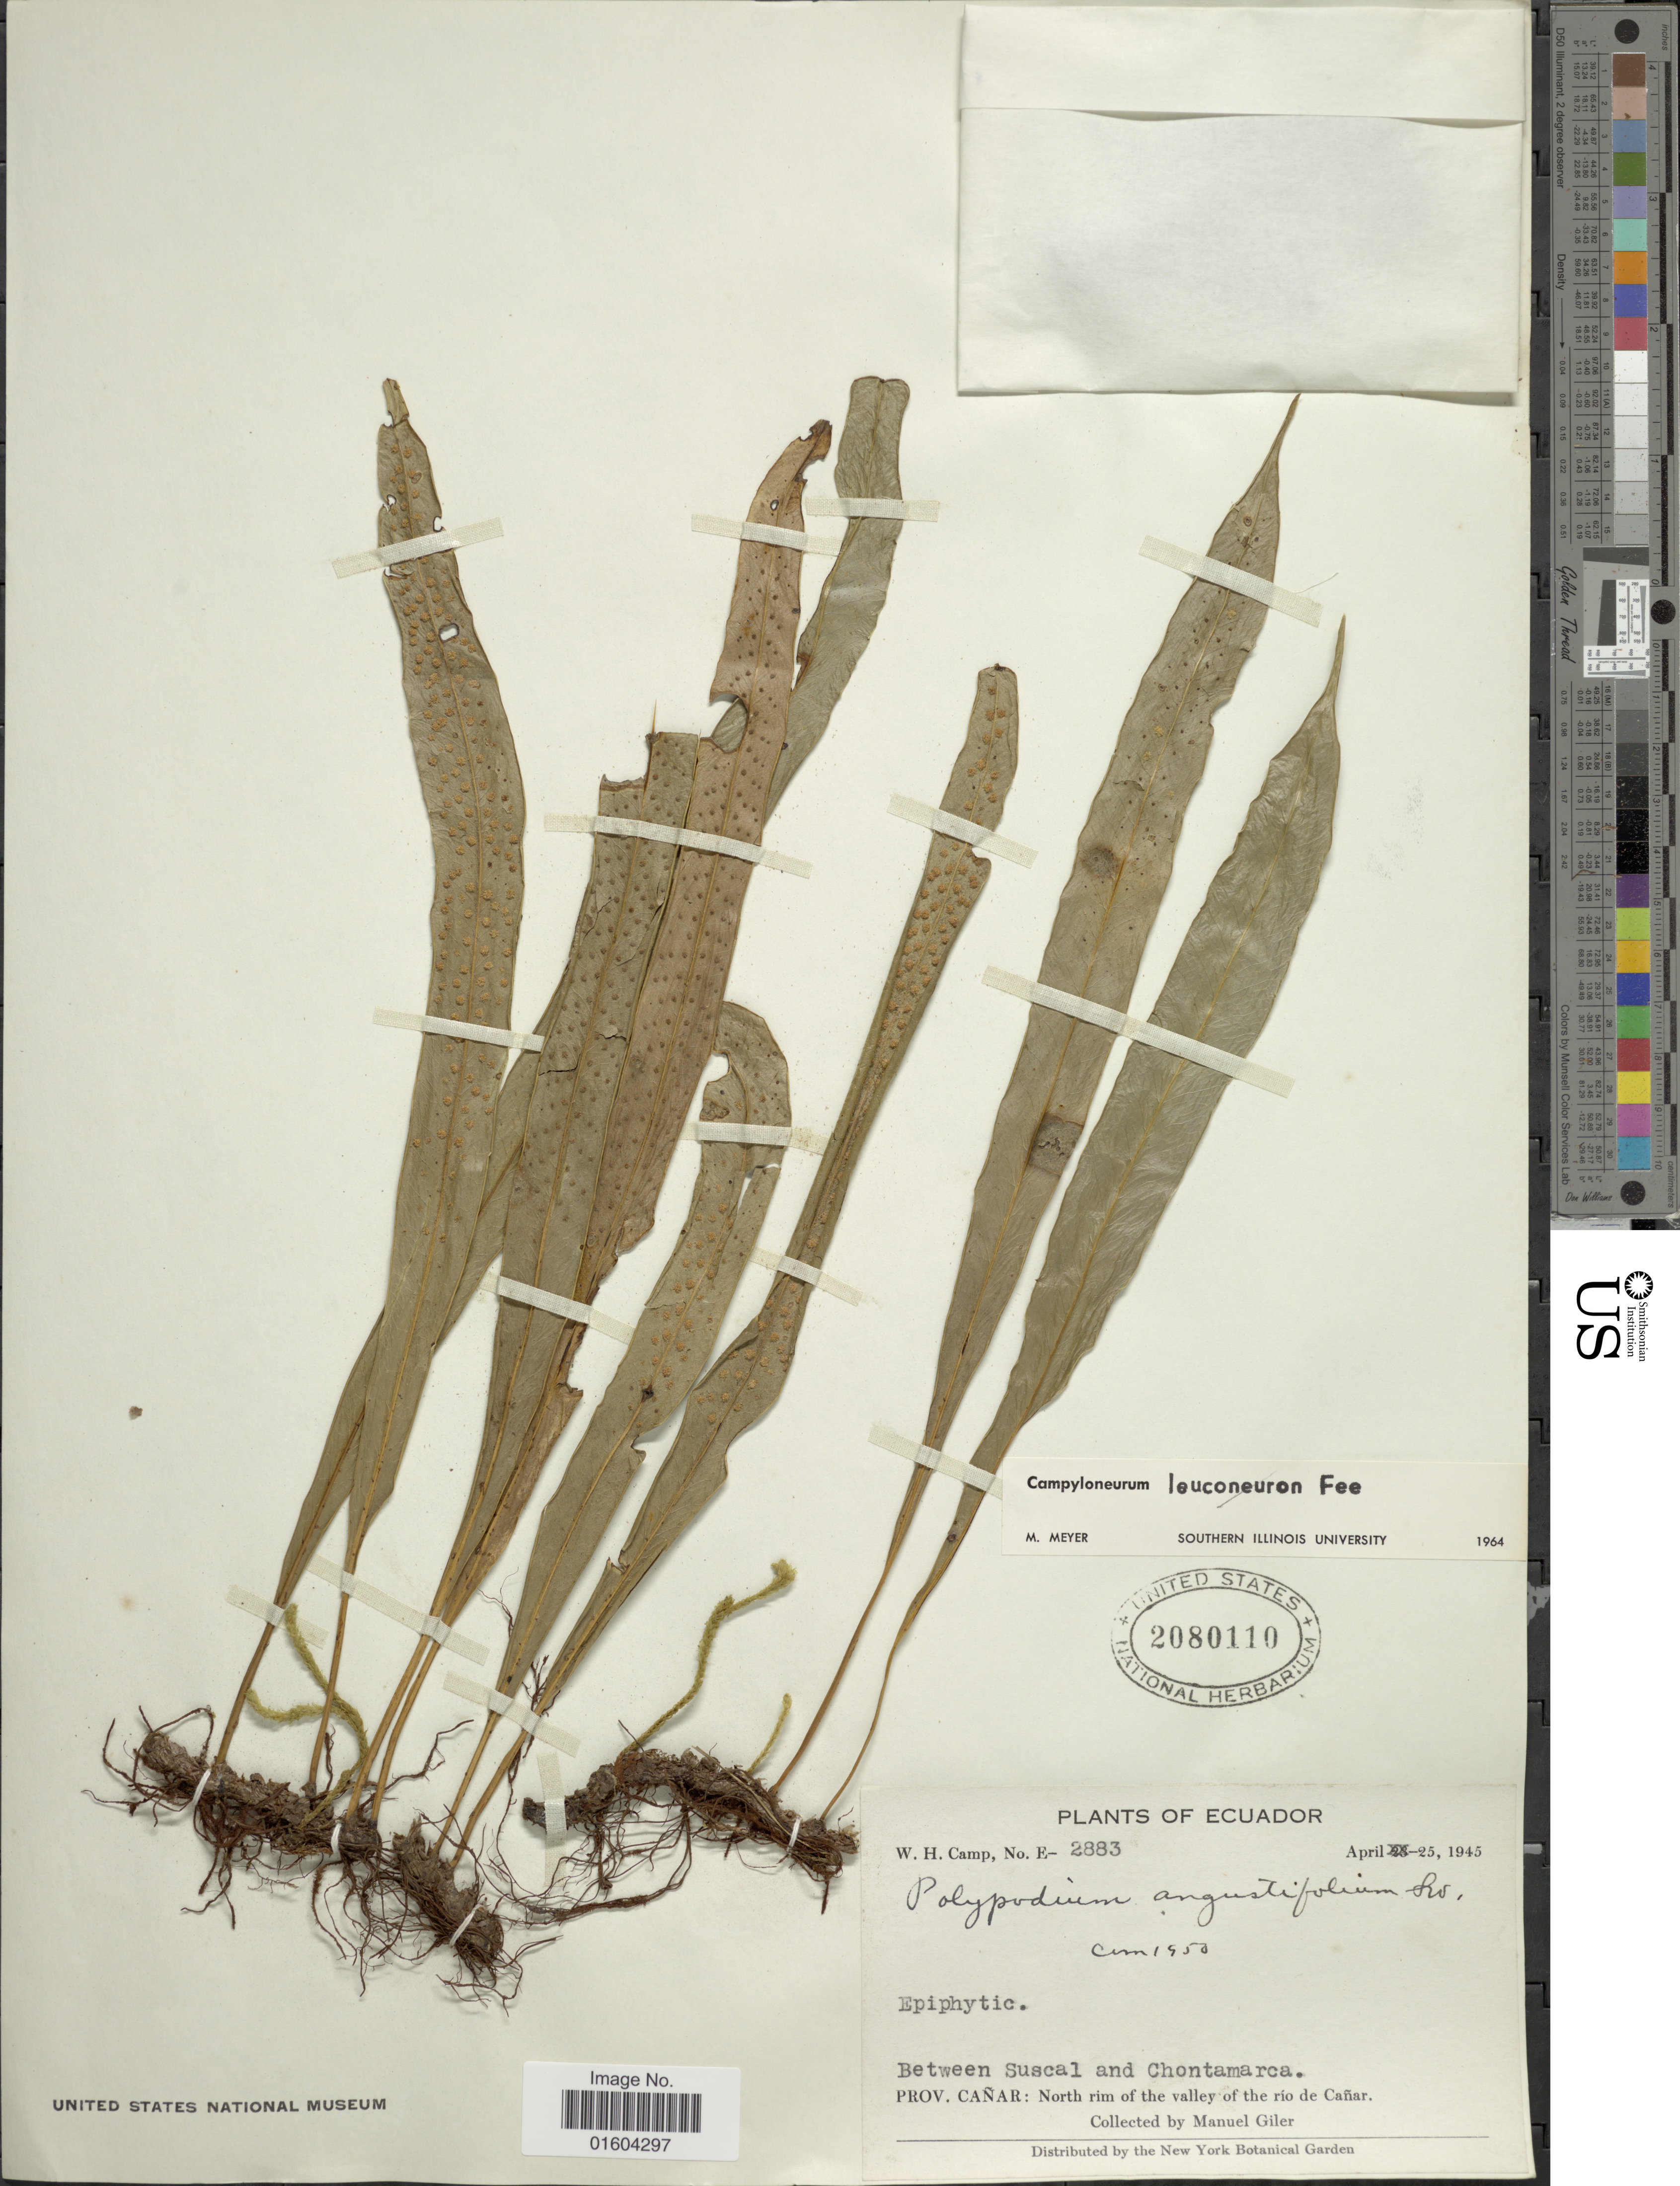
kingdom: Plantae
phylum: Tracheophyta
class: Polypodiopsida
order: Polypodiales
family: Polypodiaceae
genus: Campyloneurum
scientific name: Campyloneurum densifolium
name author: (Hieron.) Lellinger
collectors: M. Gíler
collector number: E-2883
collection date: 1945-04-25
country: Ecuador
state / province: Cañar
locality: Between Suscal and Chontamarca. Prov. Canar: North rim of the valley of the rio de Canar.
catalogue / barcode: US 2080110